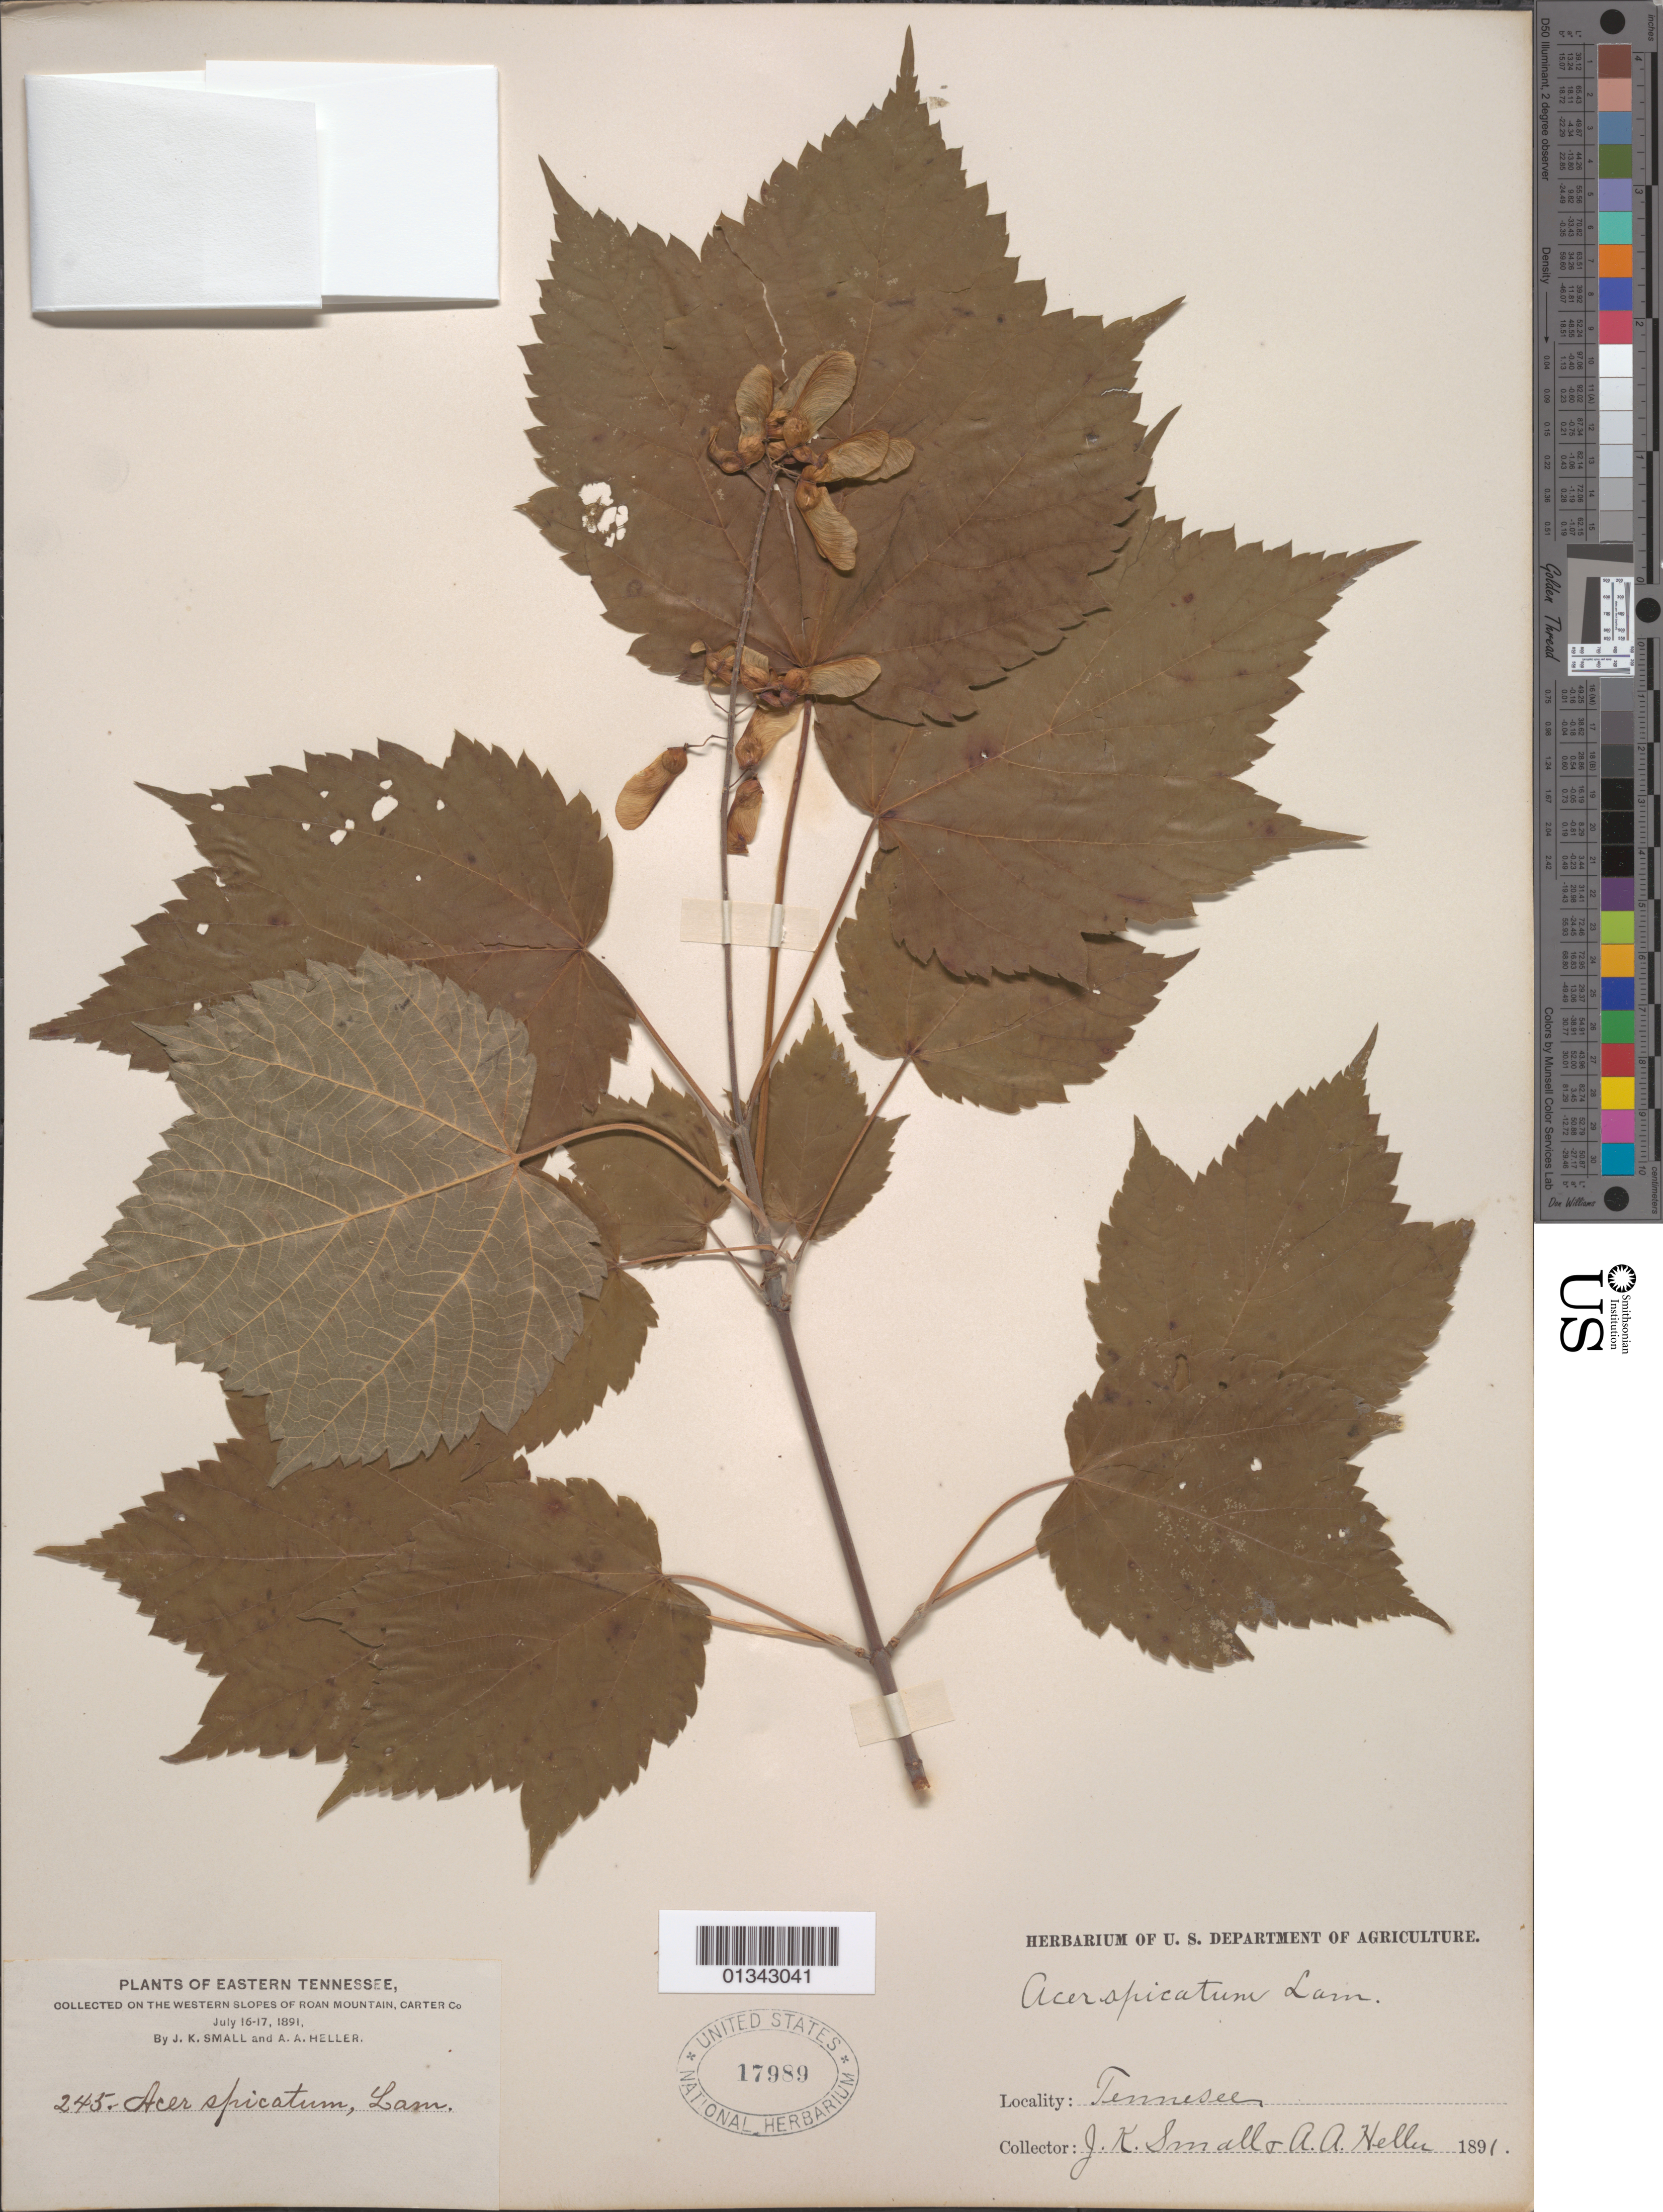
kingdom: Plantae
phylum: Tracheophyta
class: Magnoliopsida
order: Sapindales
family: Sapindaceae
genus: Acer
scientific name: Acer spicatum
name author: Lam.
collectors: J. K. Small & A. A. Heller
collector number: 245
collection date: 1891-07-16/1891-07-17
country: United States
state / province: Tennessee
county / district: Carter County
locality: Carter County, western slopes of Roan Mountain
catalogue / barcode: US 17989